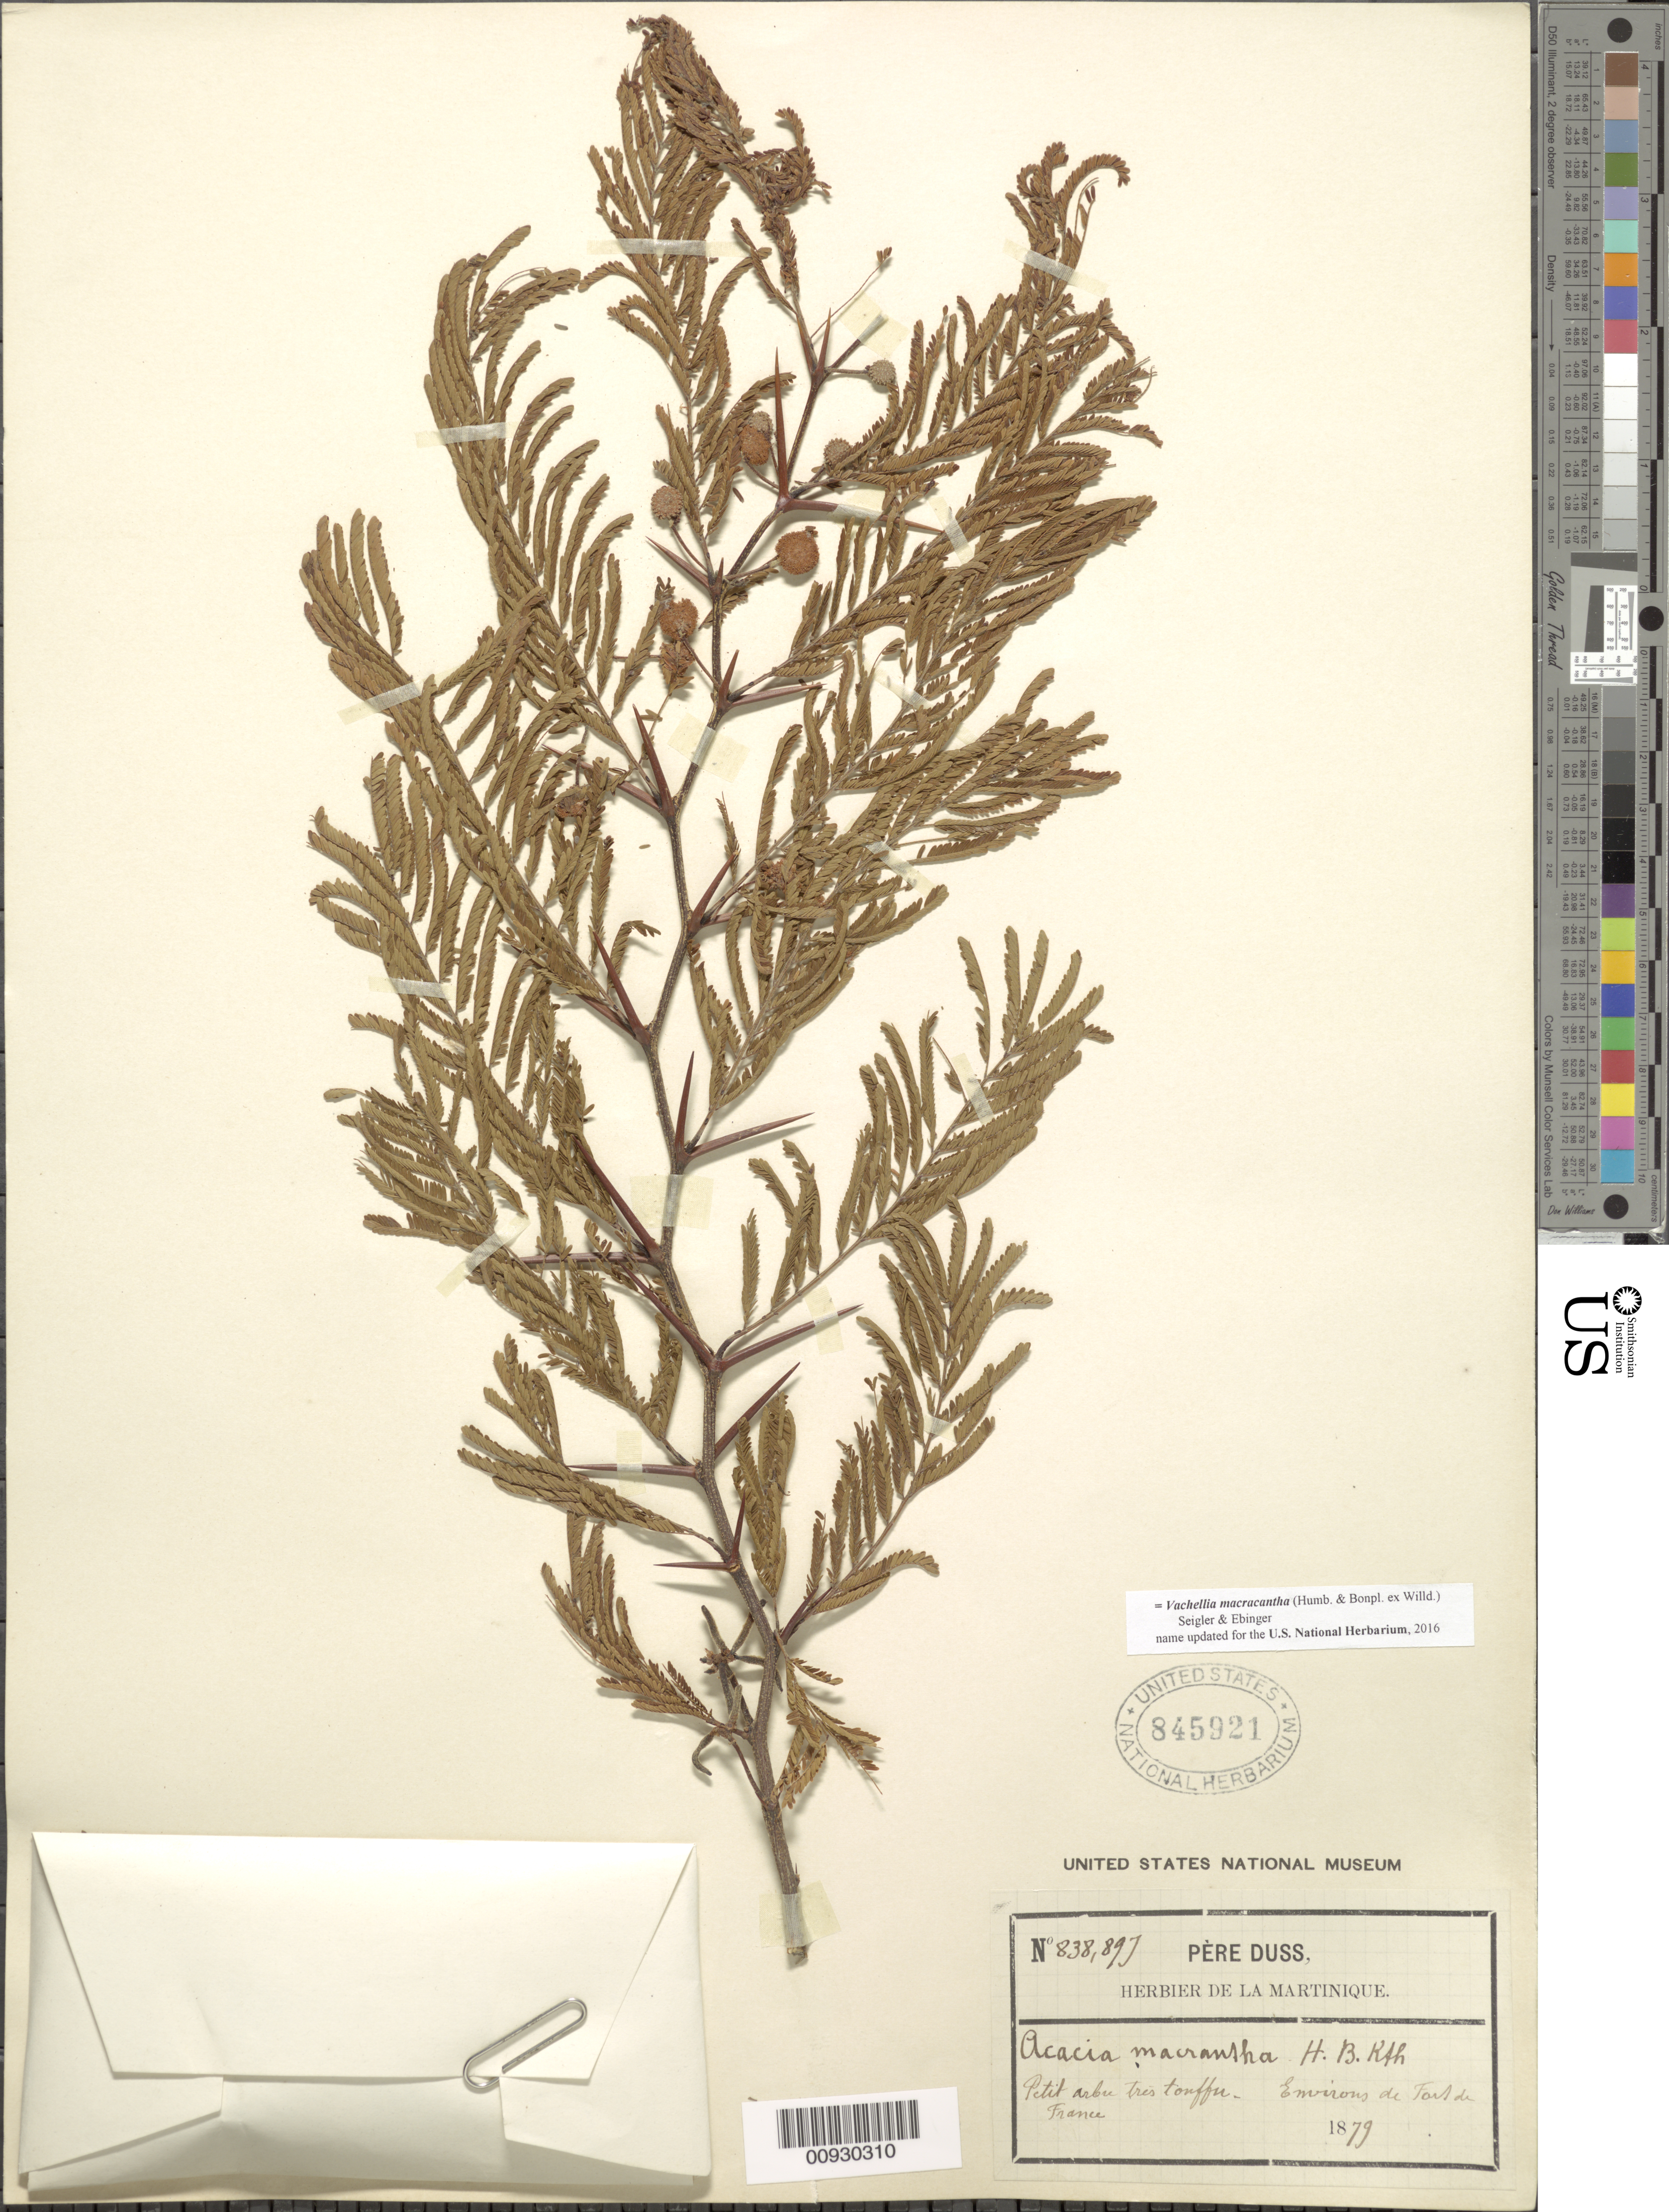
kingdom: Plantae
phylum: Tracheophyta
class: Magnoliopsida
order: Fabales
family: Fabaceae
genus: Vachellia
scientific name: Vachellia macracantha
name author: (Humb. & Bonpl. ex Willd.) Seigler & Ebinger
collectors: Père Duss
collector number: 838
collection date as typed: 1879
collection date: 1879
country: Martinique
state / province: Fort-de-France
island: Martinique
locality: Environs de Fort de France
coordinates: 0 N, 0 E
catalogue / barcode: US 845921